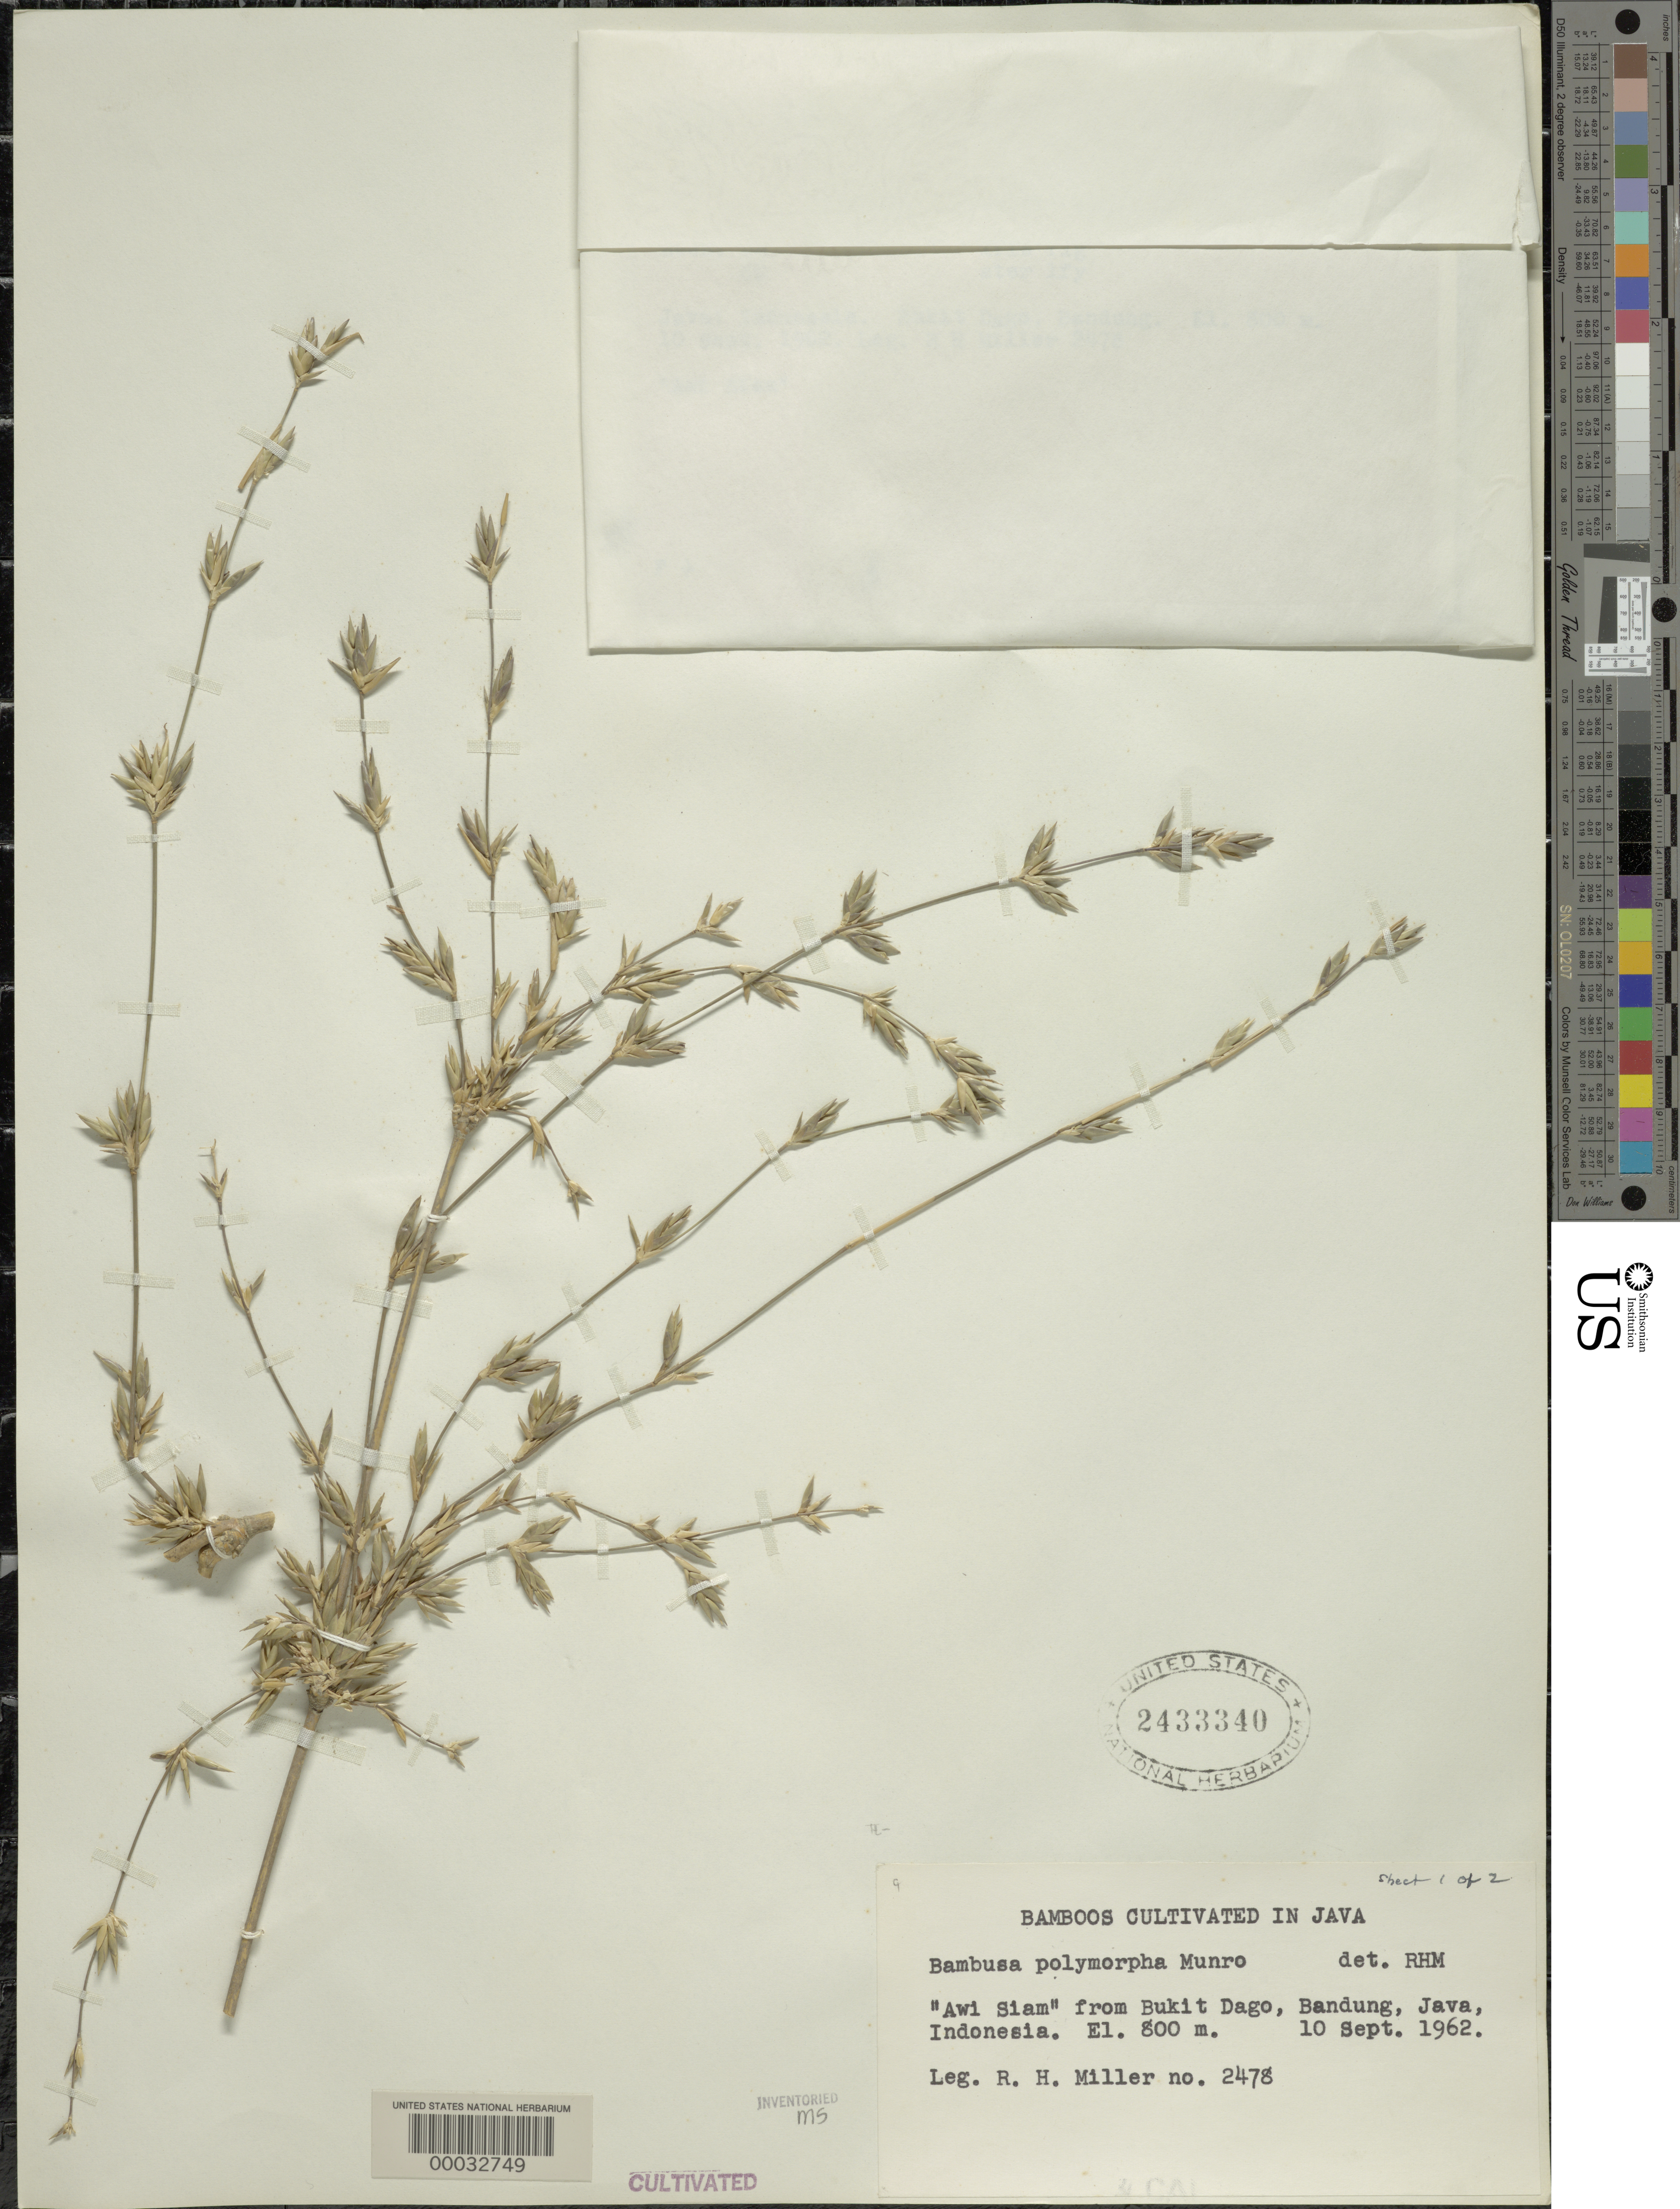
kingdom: Plantae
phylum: Tracheophyta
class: Liliopsida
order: Poales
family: Poaceae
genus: Bambusa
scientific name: Bambusa polymorpha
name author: Munro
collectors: R. H. Miller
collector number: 2478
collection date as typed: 10 Sep 1962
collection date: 1962-09-10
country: Indonesia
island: Java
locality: Bandung, bukit dago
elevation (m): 800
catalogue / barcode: US 2433340